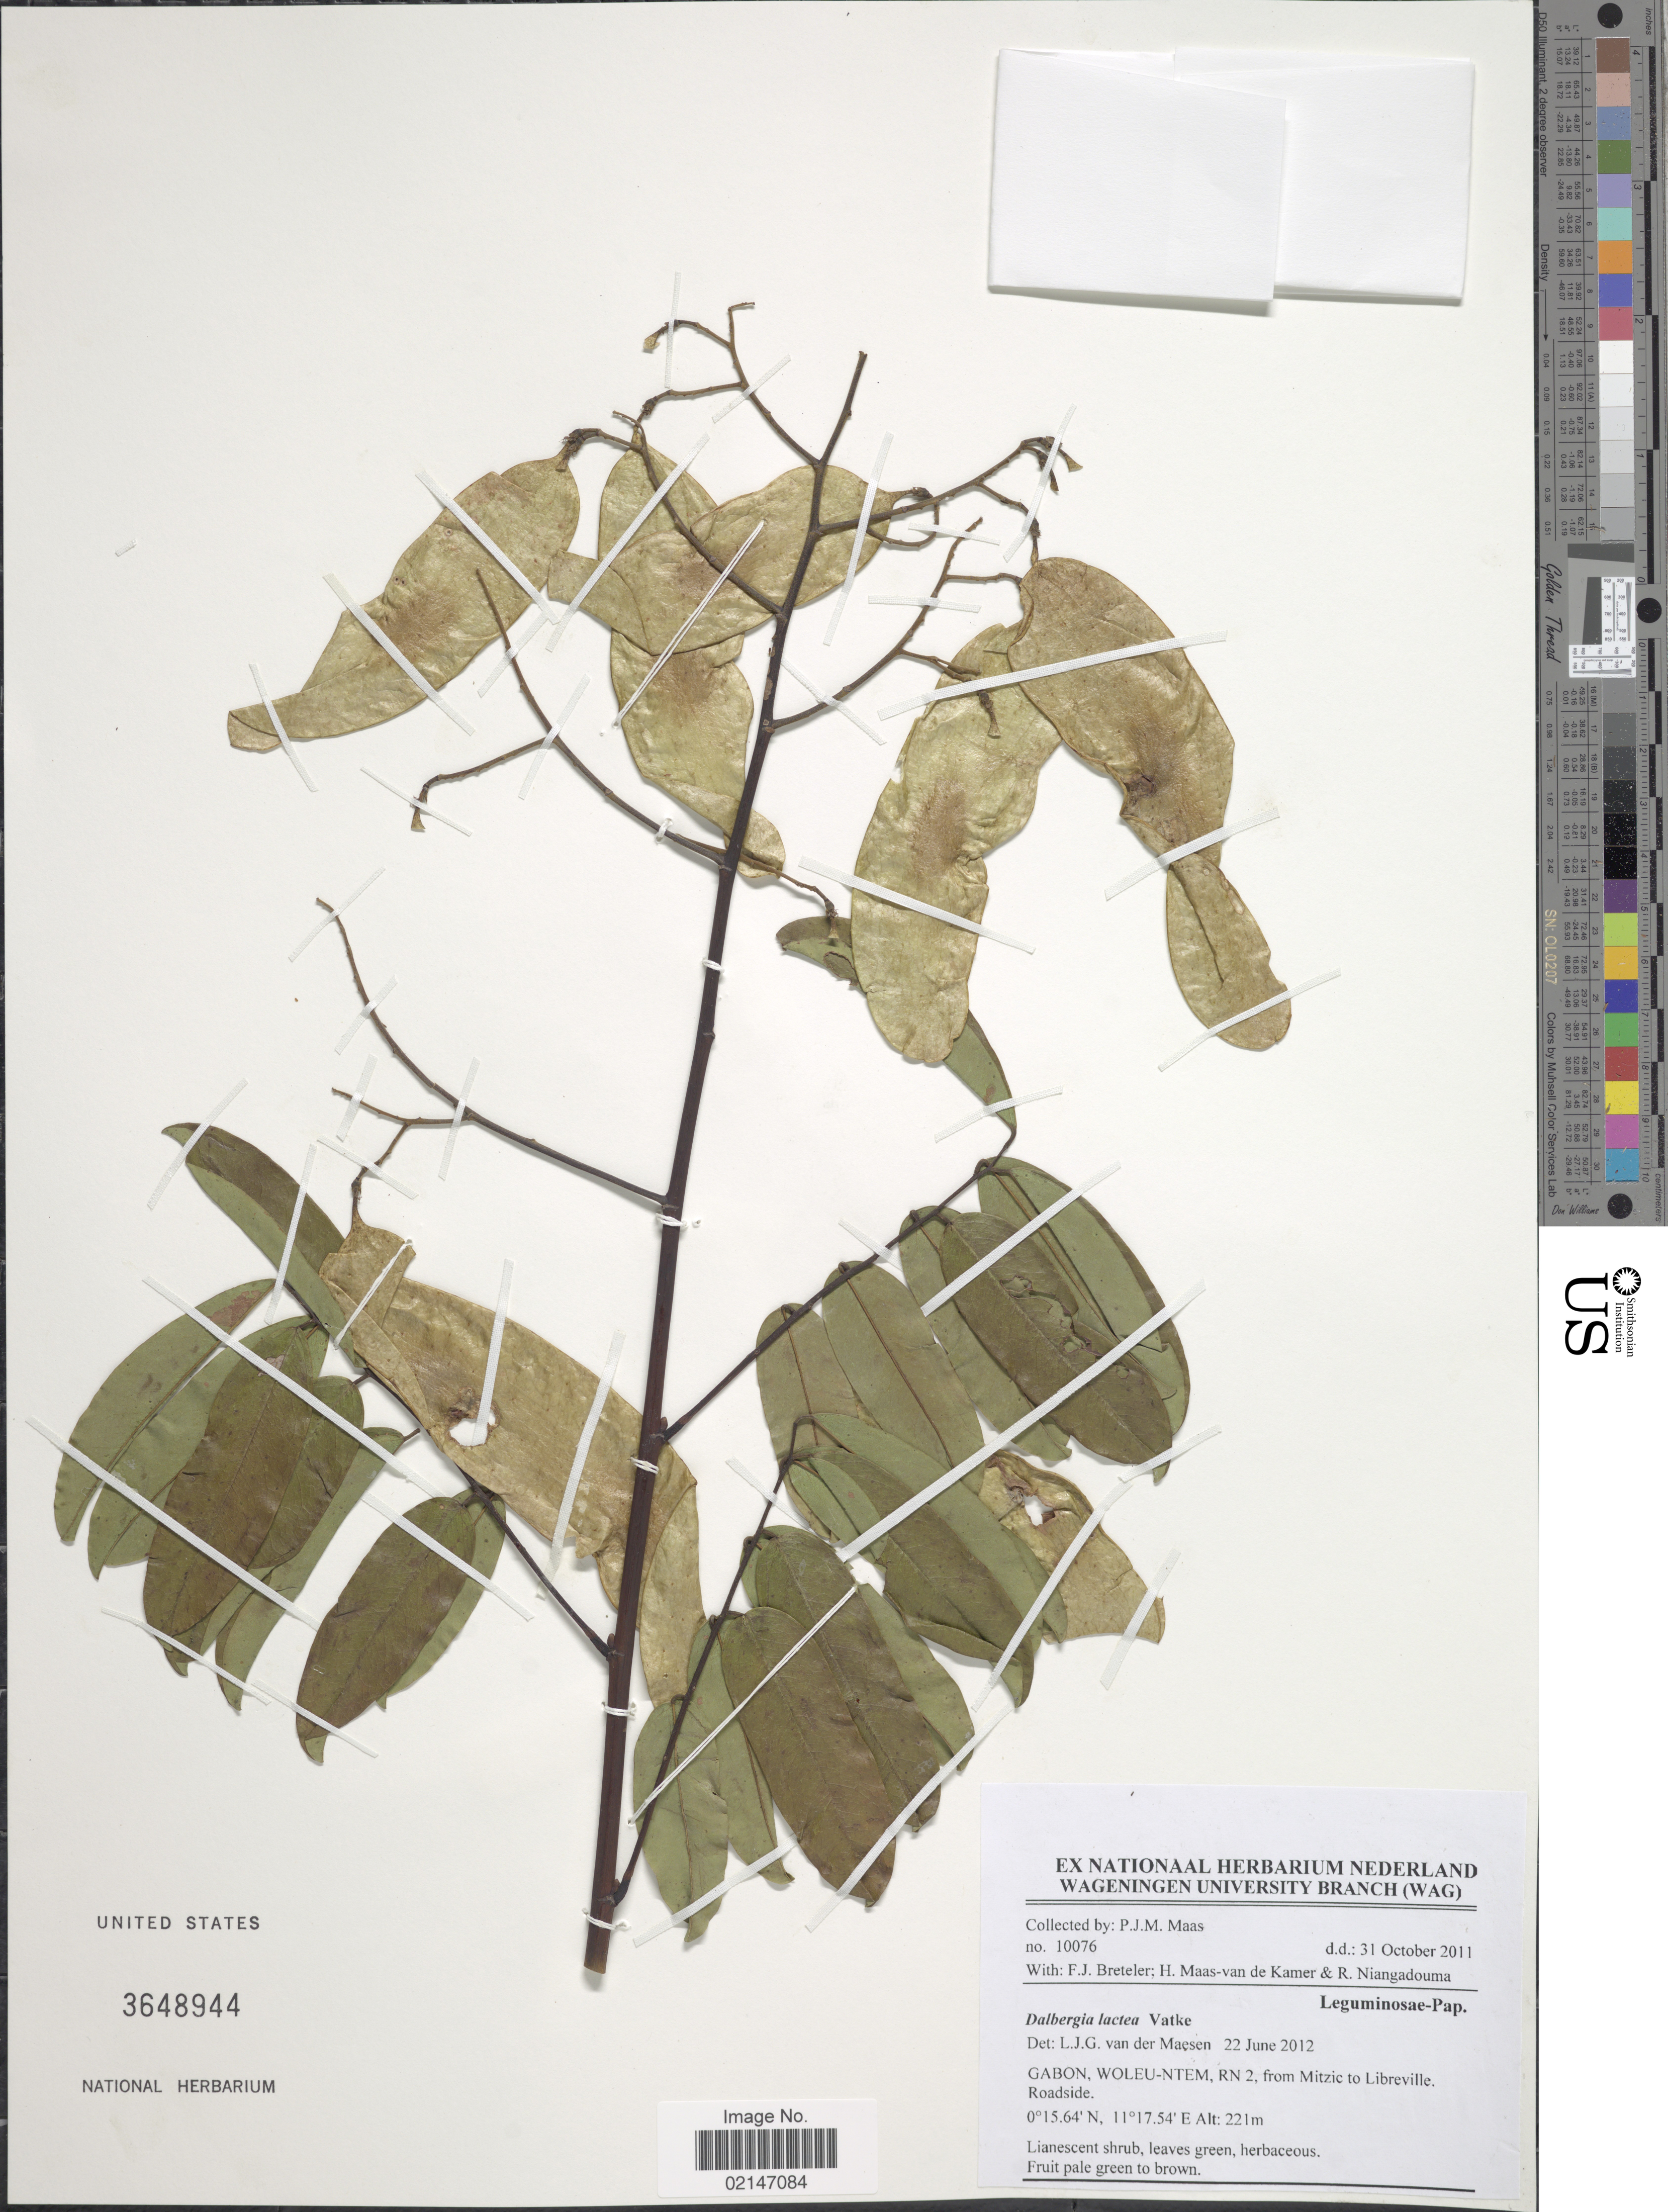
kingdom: Plantae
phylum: Tracheophyta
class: Magnoliopsida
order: Fabales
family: Fabaceae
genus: Dalbergia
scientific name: Dalbergia lactea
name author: Vatke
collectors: P. Maas, F. J. Breteler, H. Maas van de Kamer & R. Niangodouma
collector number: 10076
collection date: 2011-10-31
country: Gabon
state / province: Woleu-Ntem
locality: RN 2, from Mitzic to Libreville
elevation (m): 221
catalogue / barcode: US 3648944